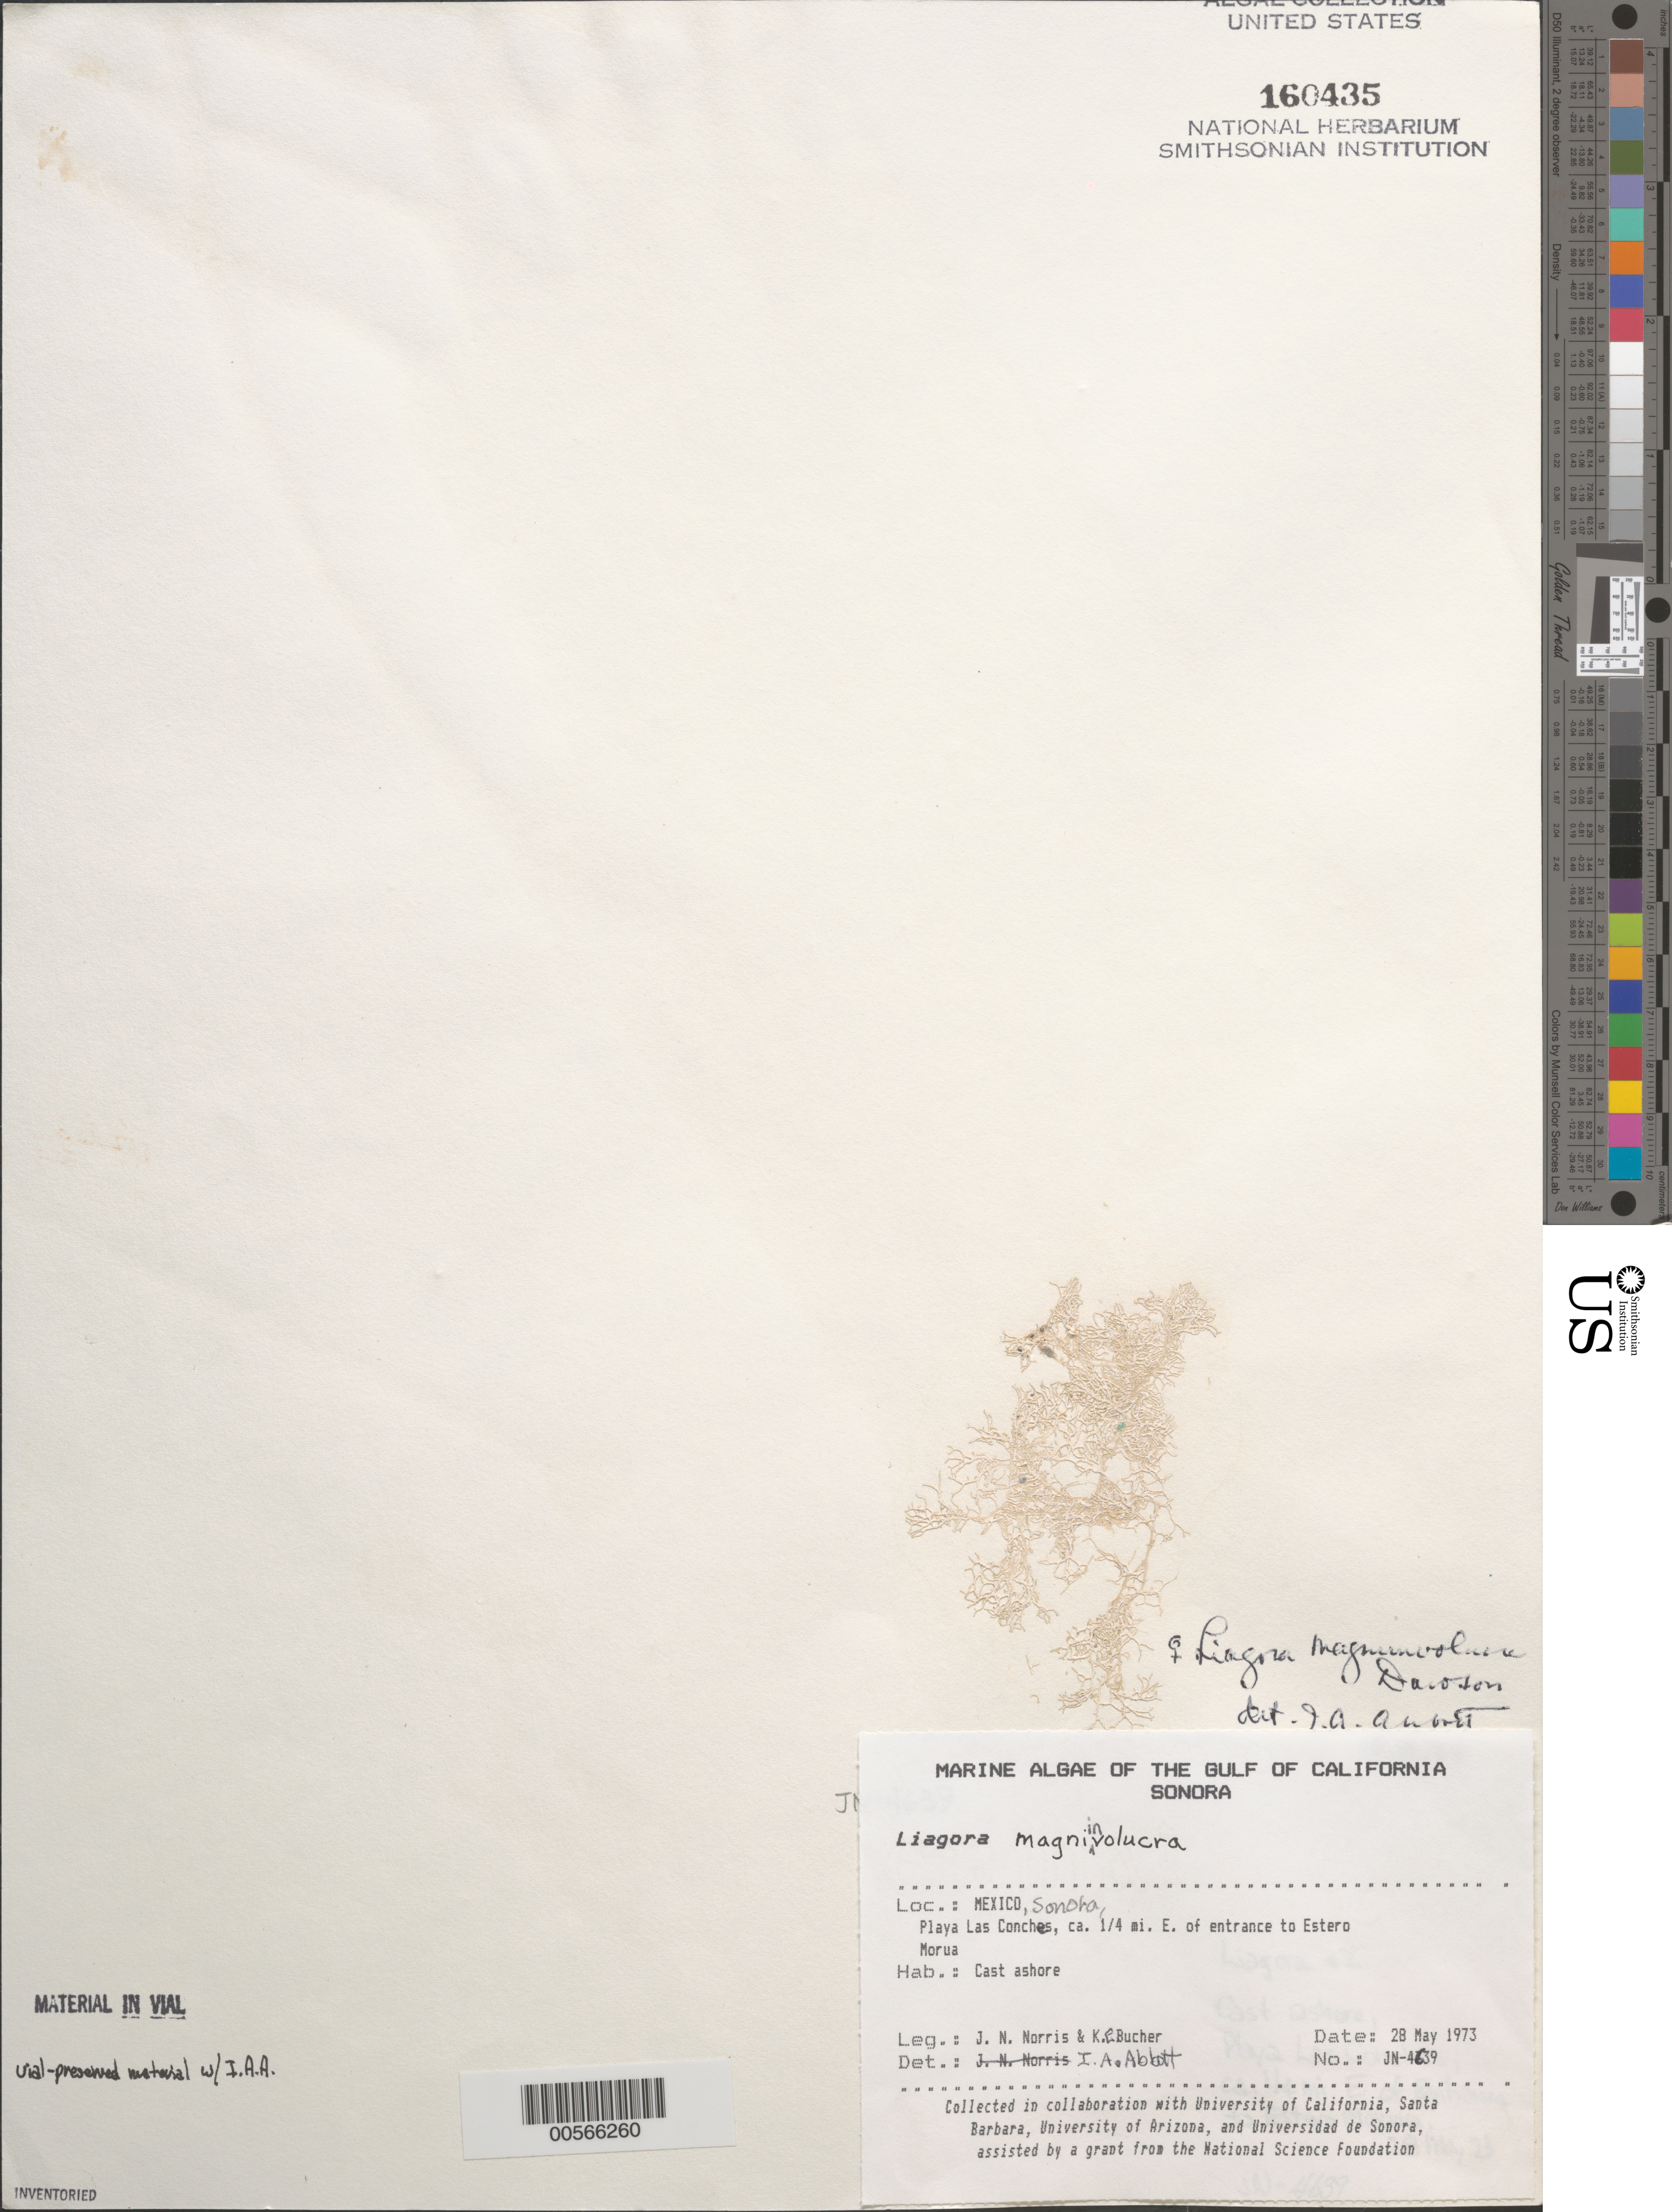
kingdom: Plantae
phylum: Rhodophyta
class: Florideophyceae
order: Nemaliales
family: Liagoraceae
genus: Liagora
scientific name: Liagora magniinvolucra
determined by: Abbott, Isabella A.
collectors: J. N. Norris & K. E. Bucher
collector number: JN-4639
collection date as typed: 28 May 1973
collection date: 1973-05-28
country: Mexico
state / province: Sonora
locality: Playa las Conches, ca. 0.25 mile east of Estero Morua entrance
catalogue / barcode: US 160435